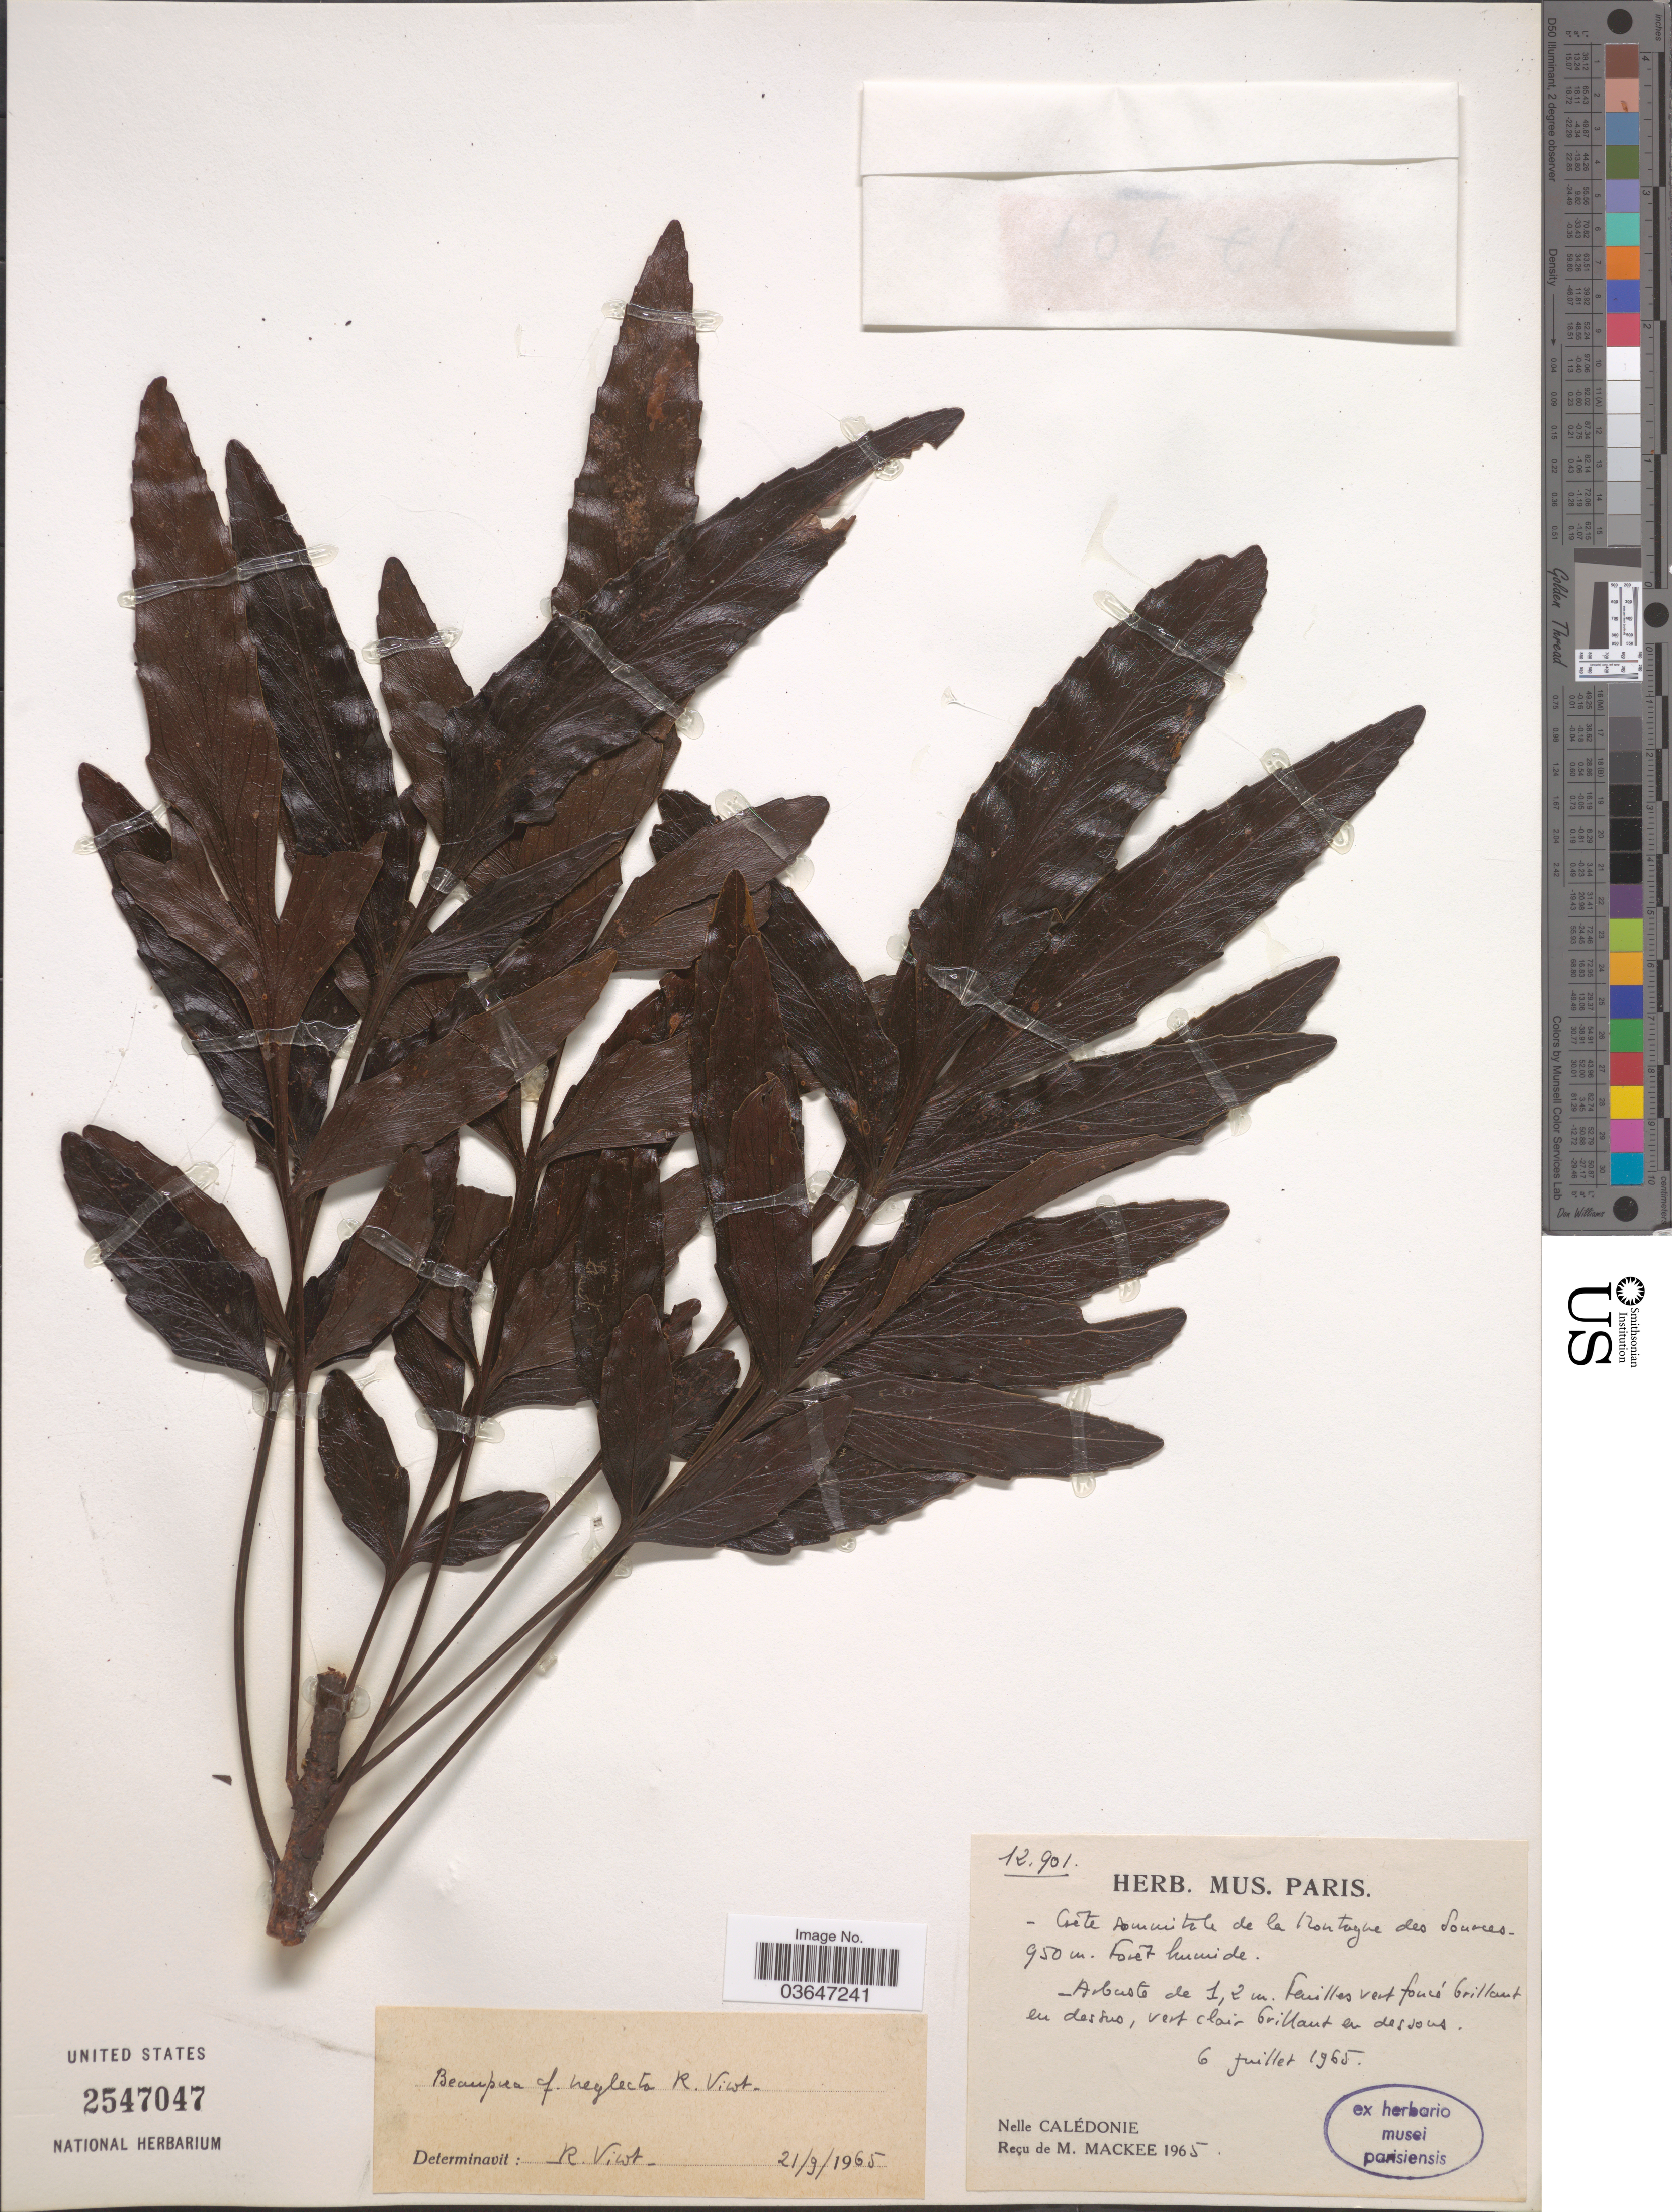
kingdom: Plantae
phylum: Tracheophyta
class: Magnoliopsida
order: Proteales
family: Proteaceae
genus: Beauprea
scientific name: Beauprea neglecta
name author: R. Virot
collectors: M. Mackee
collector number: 12901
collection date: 1965-07-06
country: New Caledonia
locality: Crête [illegible text] de la Montagne des Sources.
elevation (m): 950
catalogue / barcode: US 2547047